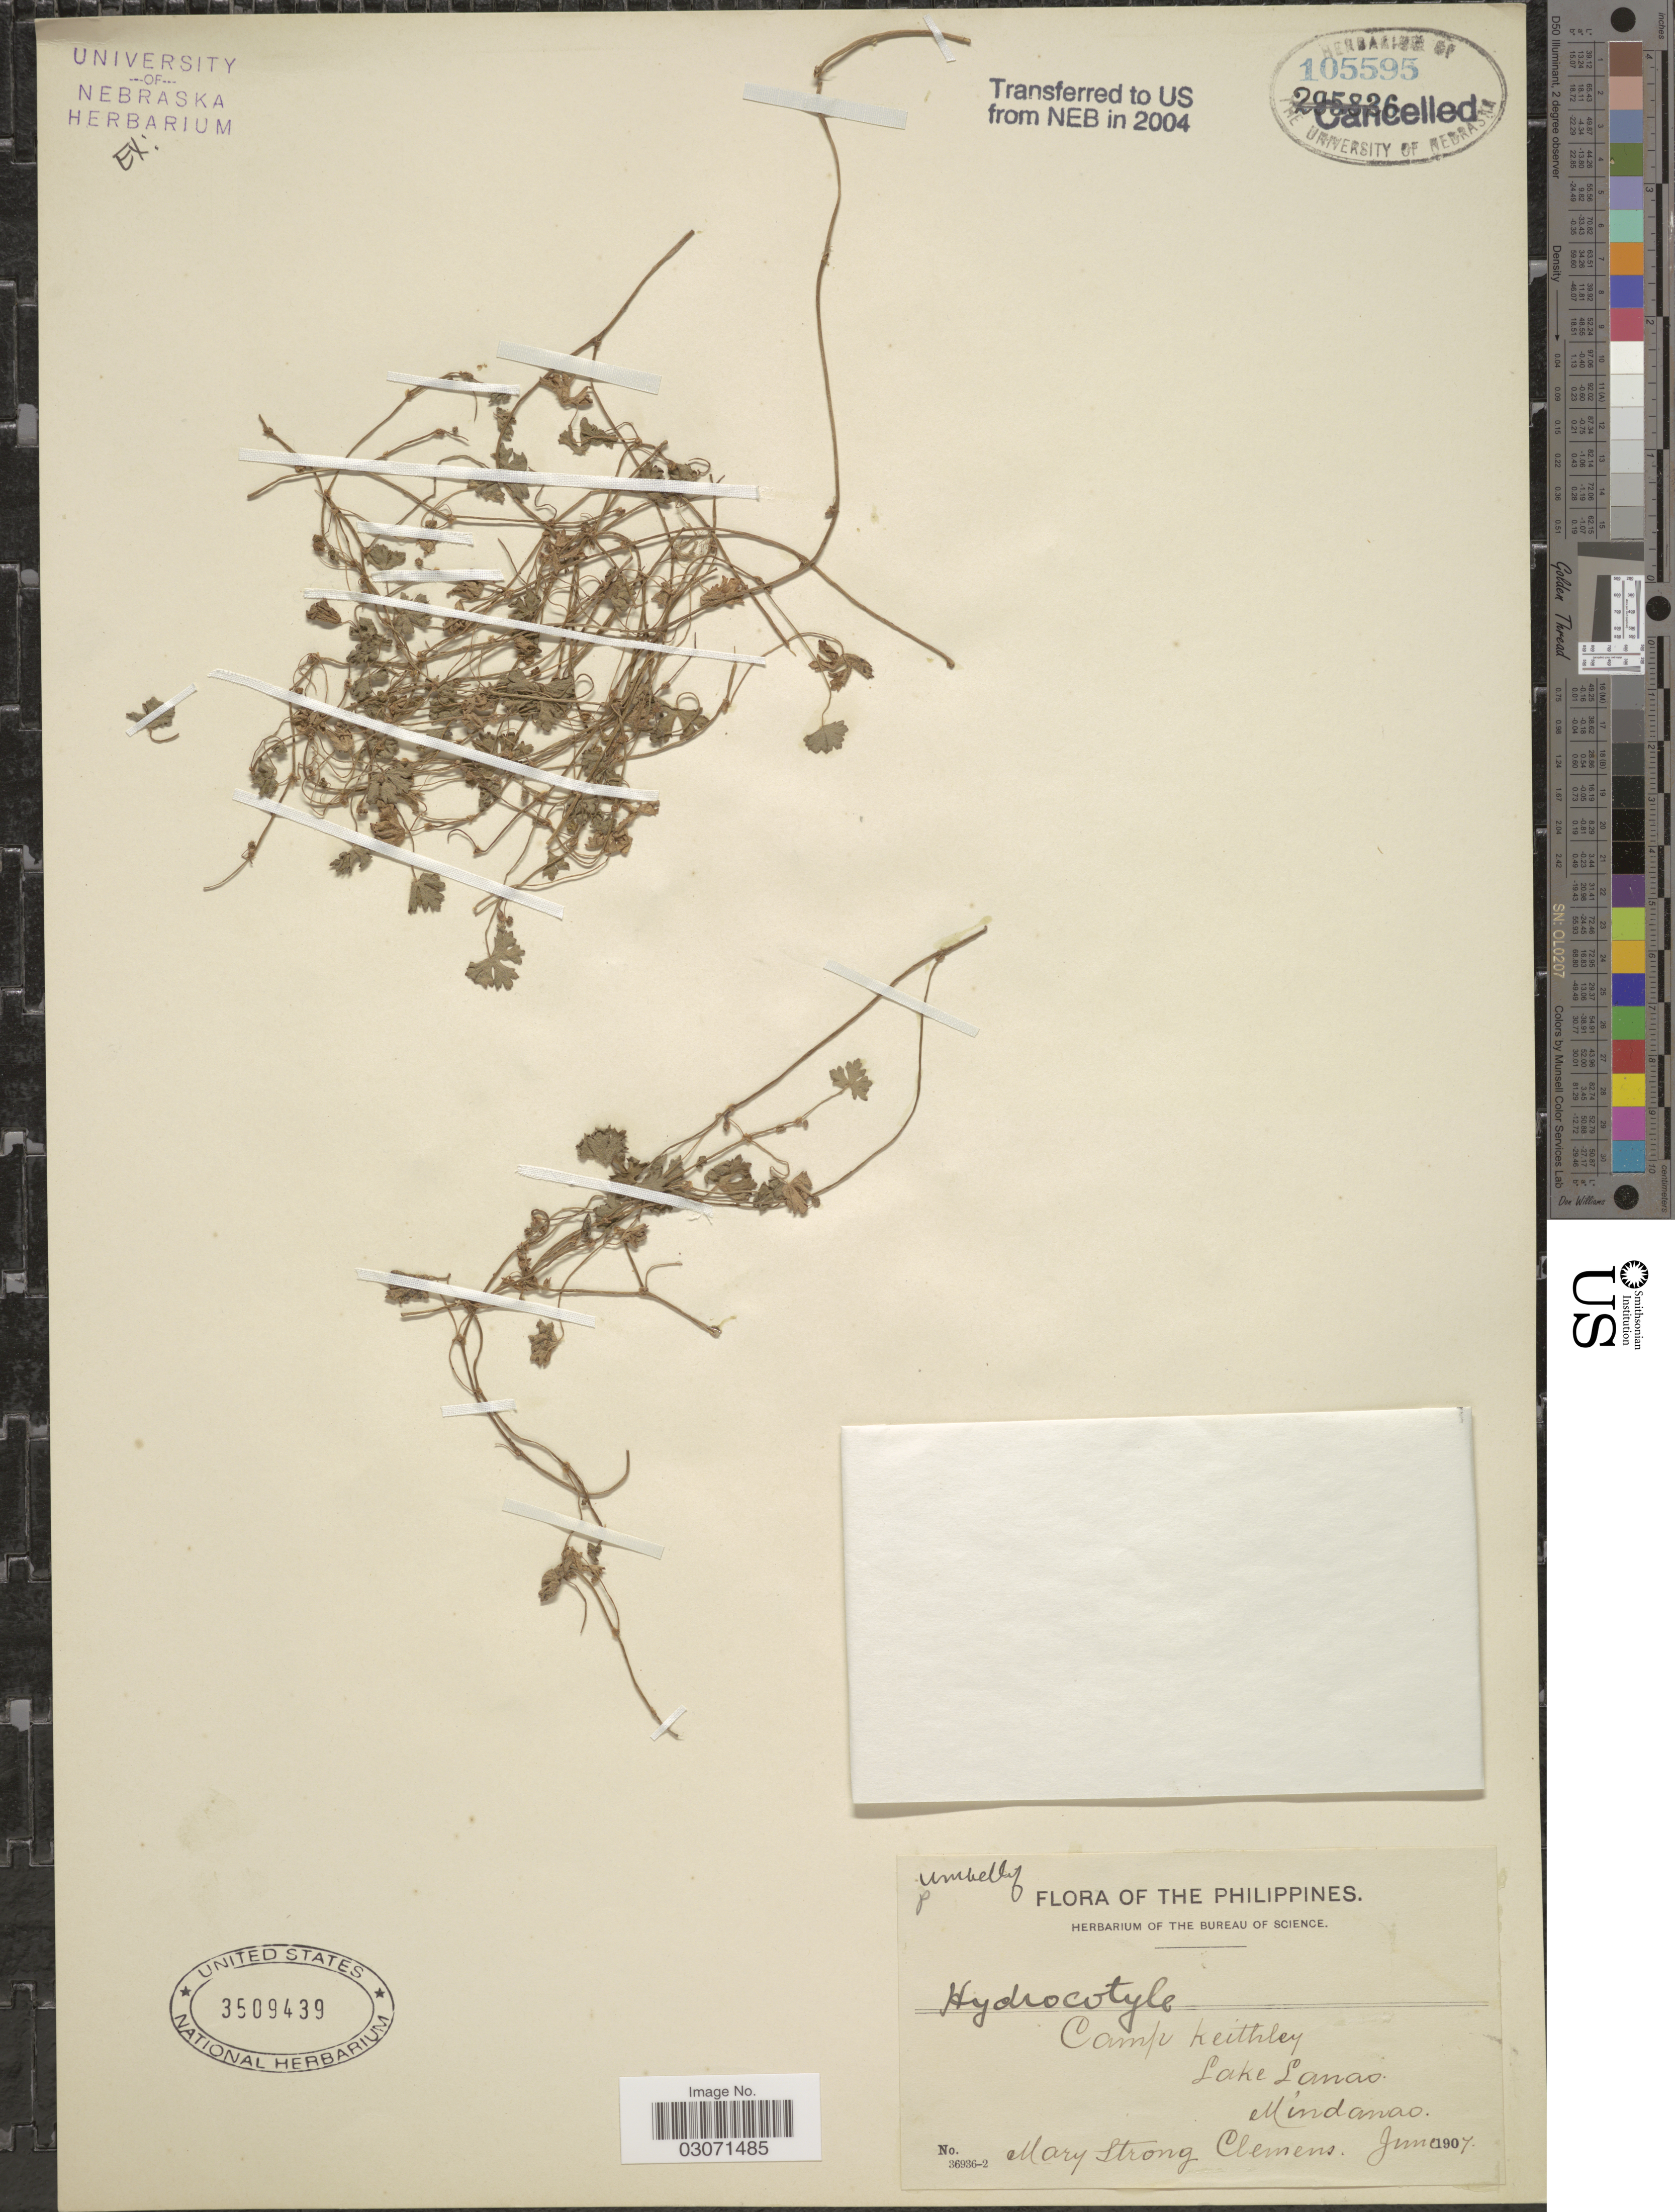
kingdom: Plantae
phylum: Tracheophyta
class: Magnoliopsida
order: Apiales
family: Araliaceae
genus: Hydrocotyle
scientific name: Hydrocotyle sp.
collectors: M. S. Clemens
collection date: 1907-06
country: Philippines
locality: Camp Keithley. Lake Lanao. Mindanao.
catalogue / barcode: US 3509439